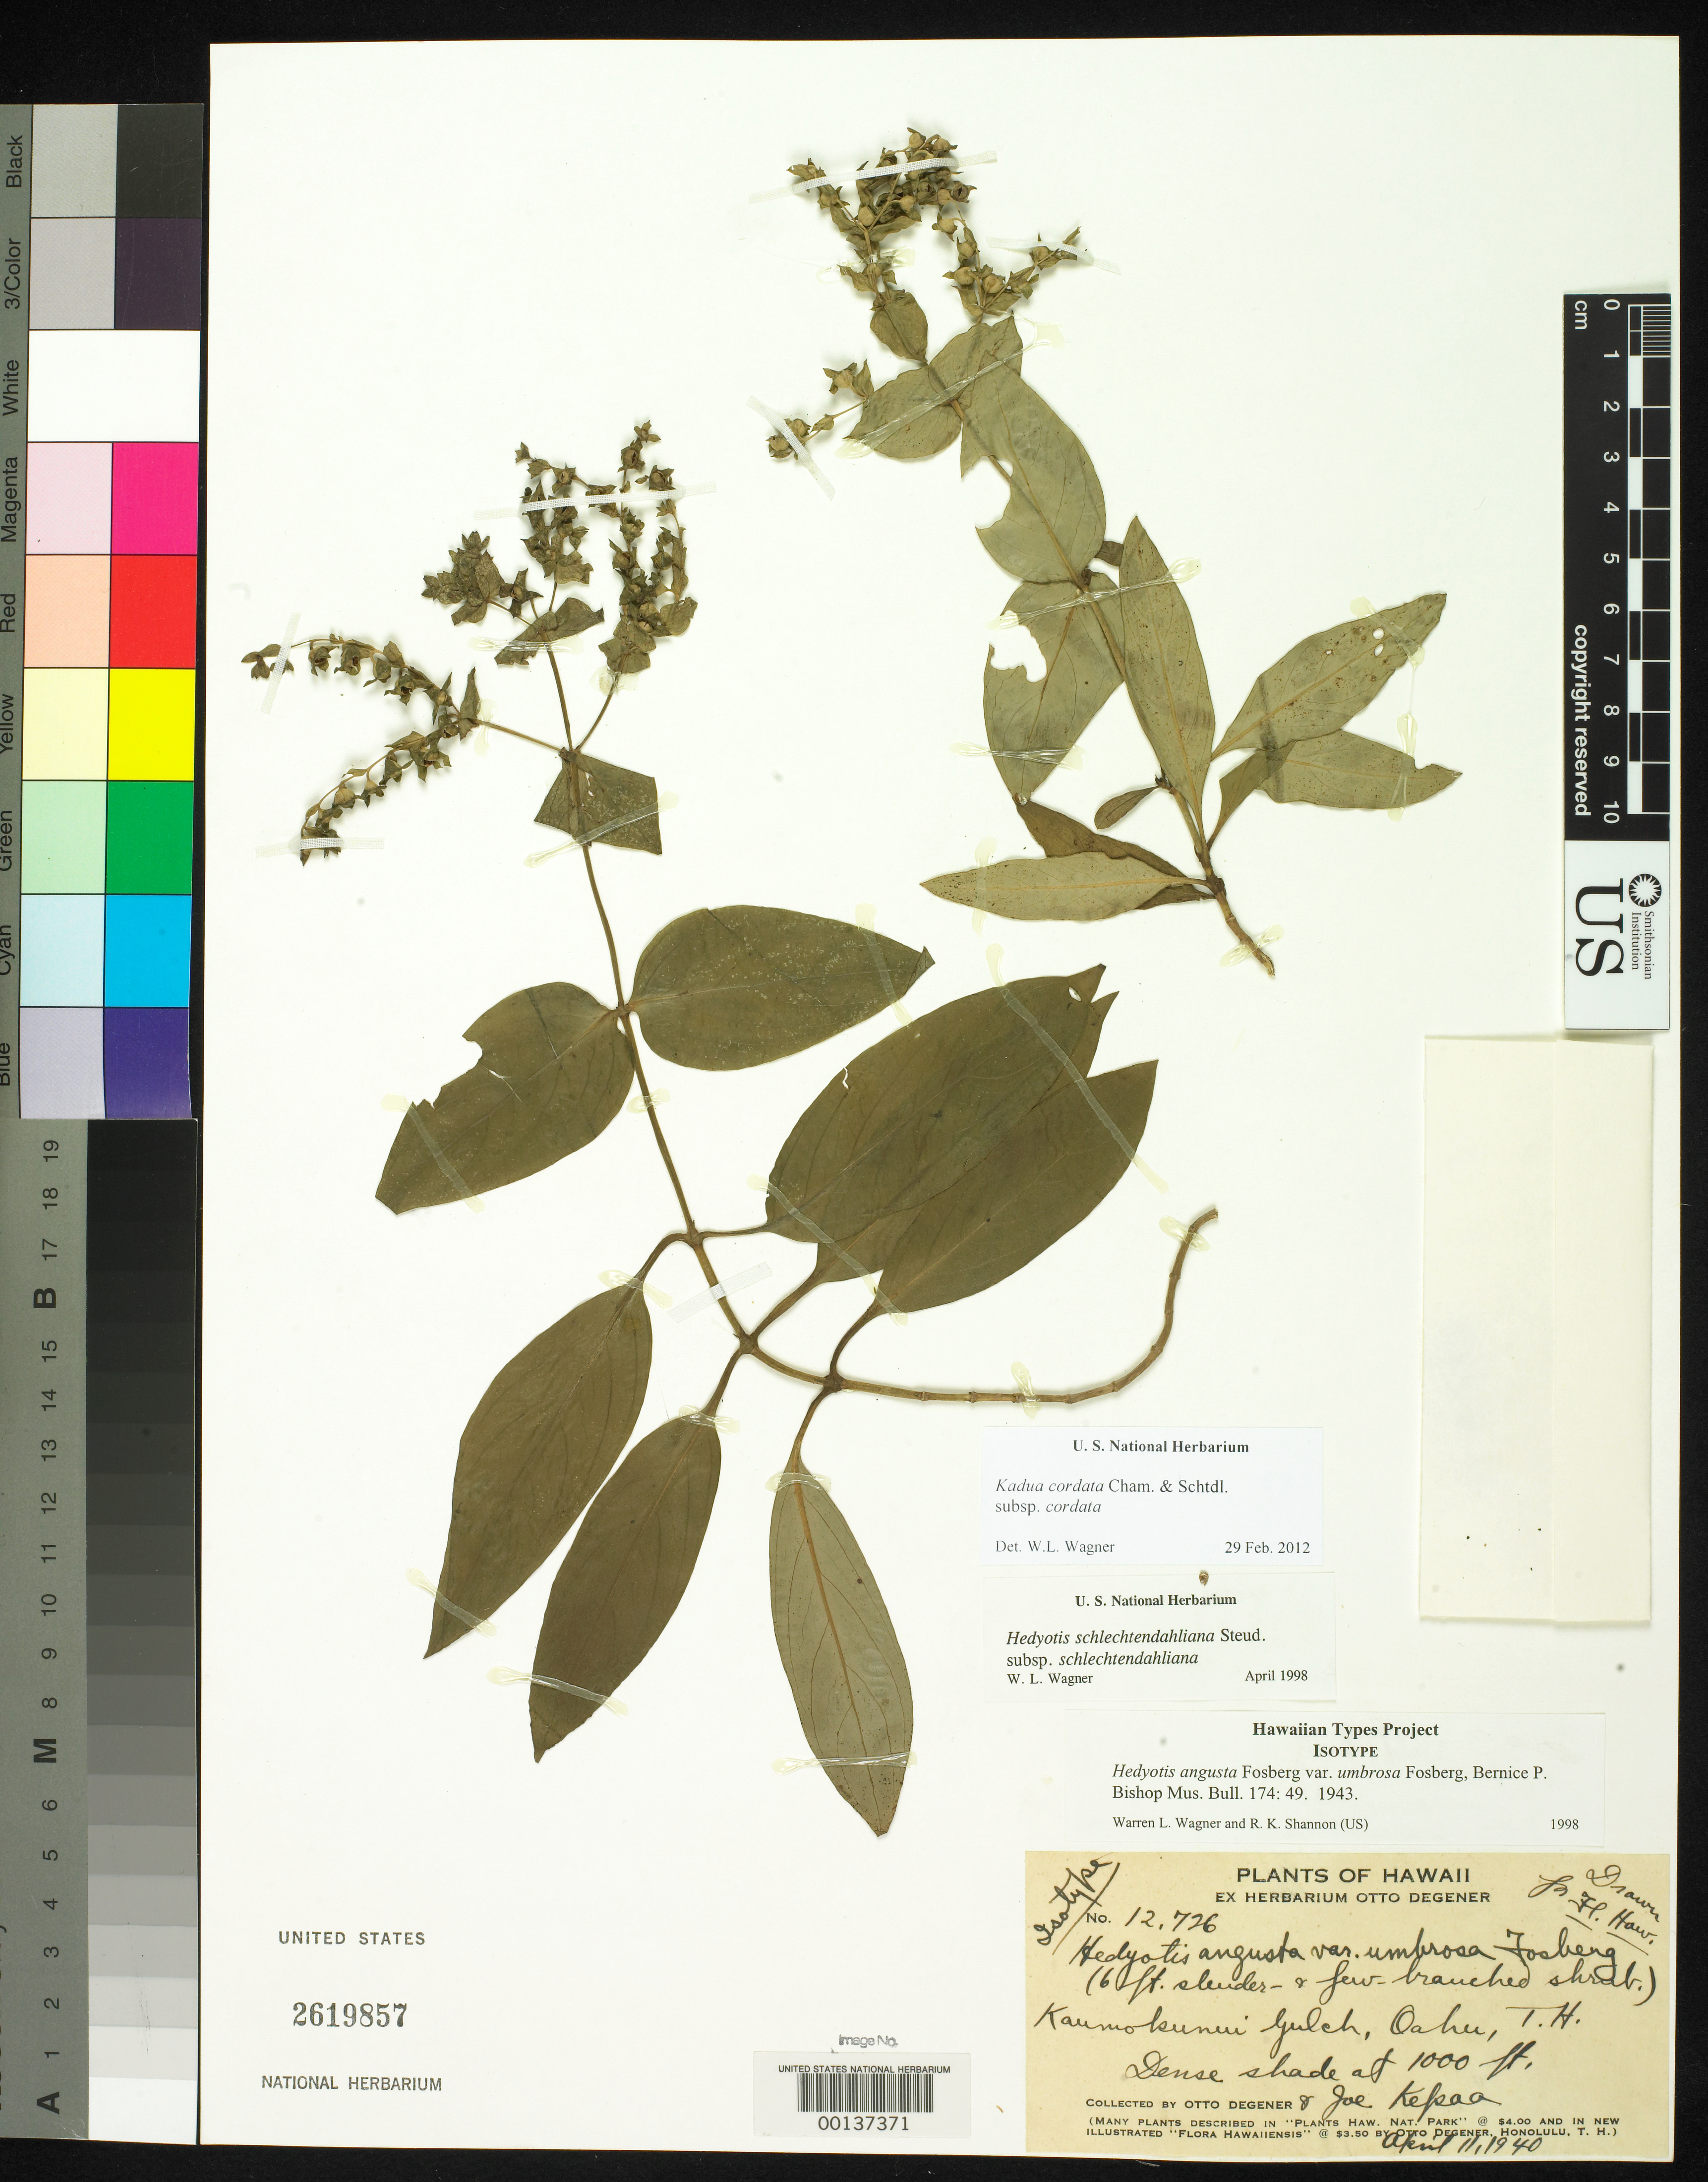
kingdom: Plantae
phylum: Tracheophyta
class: Magnoliopsida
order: Gentianales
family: Rubiaceae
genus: Hedyotis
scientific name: Hedyotis angusta var. umbrosa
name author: Fosberg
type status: Isotype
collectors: O. Degener & J. Kepaa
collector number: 12726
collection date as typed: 11 Apr 1940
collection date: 1940-04-11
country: United States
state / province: Hawaii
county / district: Honolulu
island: Oahu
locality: Kaumo Kunui Gulch.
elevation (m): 305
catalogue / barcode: US 2619857